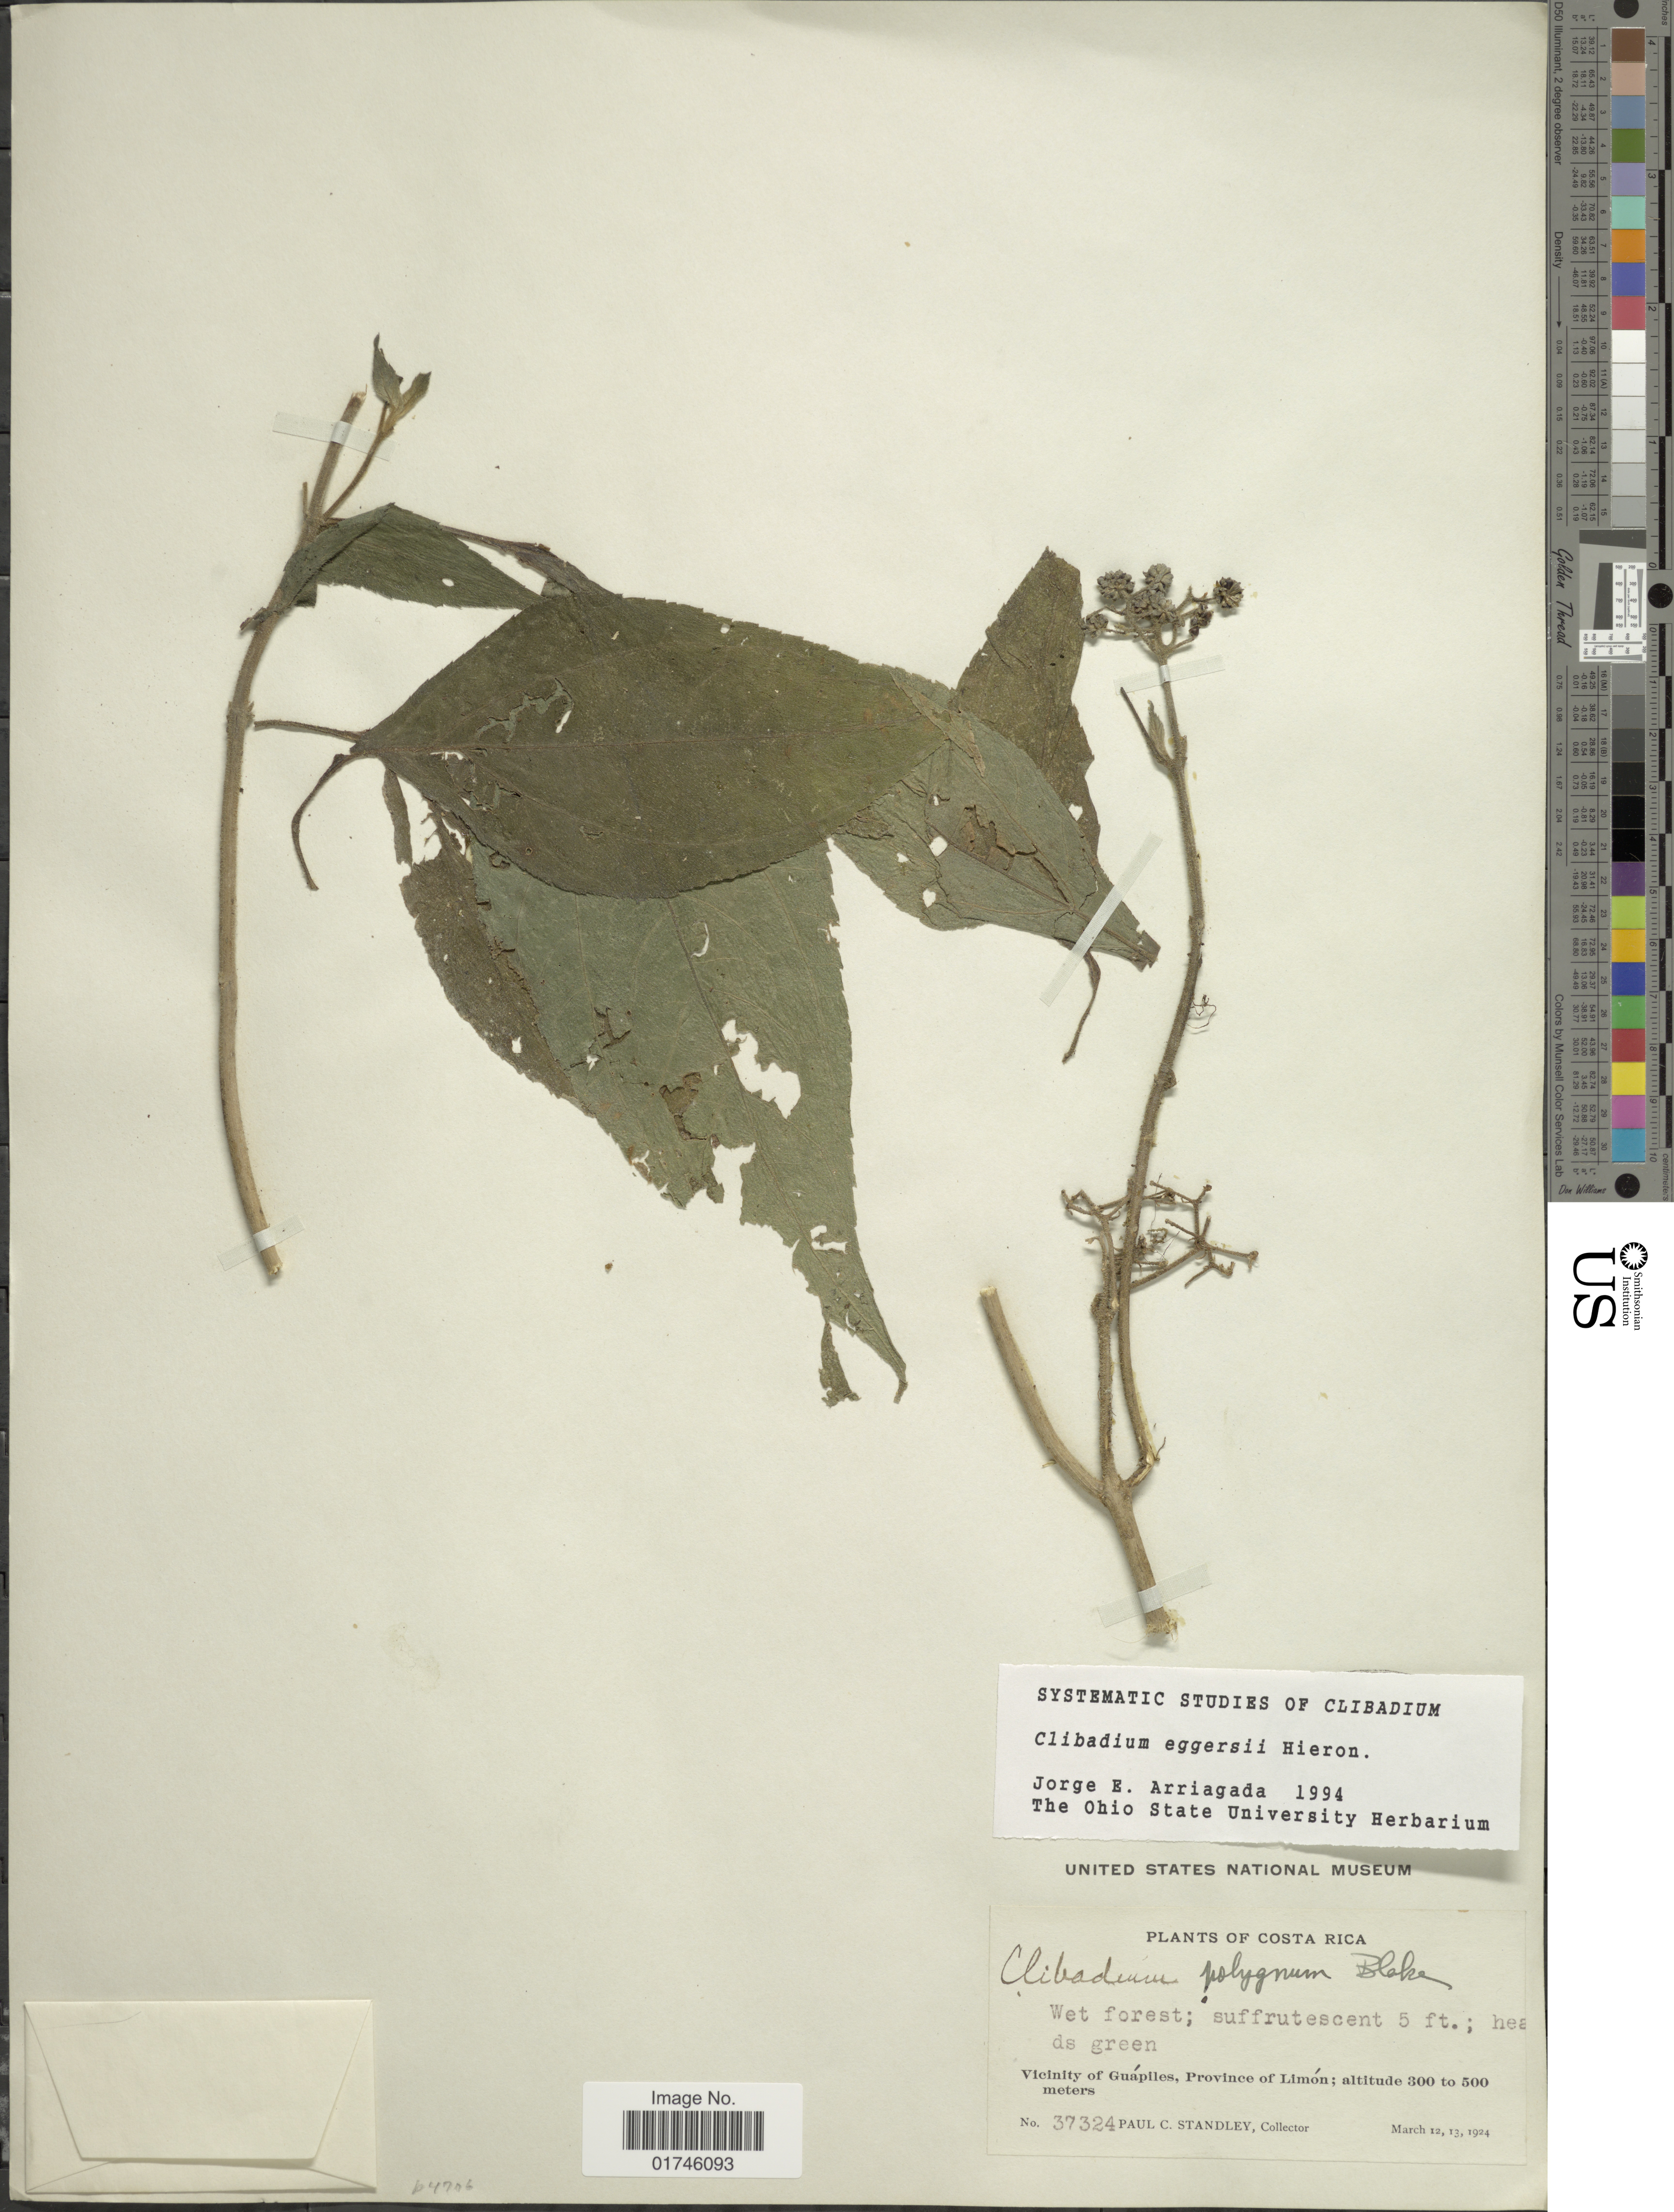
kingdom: Plantae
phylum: Tracheophyta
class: Magnoliopsida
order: Asterales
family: Asteraceae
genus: Clibadium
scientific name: Clibadium eggersii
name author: Hieron.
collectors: P. C. Standley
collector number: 37324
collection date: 1924-03-12/1924-03-13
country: Costa Rica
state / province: Limón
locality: Vicinity of Guapiles, Province of Limon.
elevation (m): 300